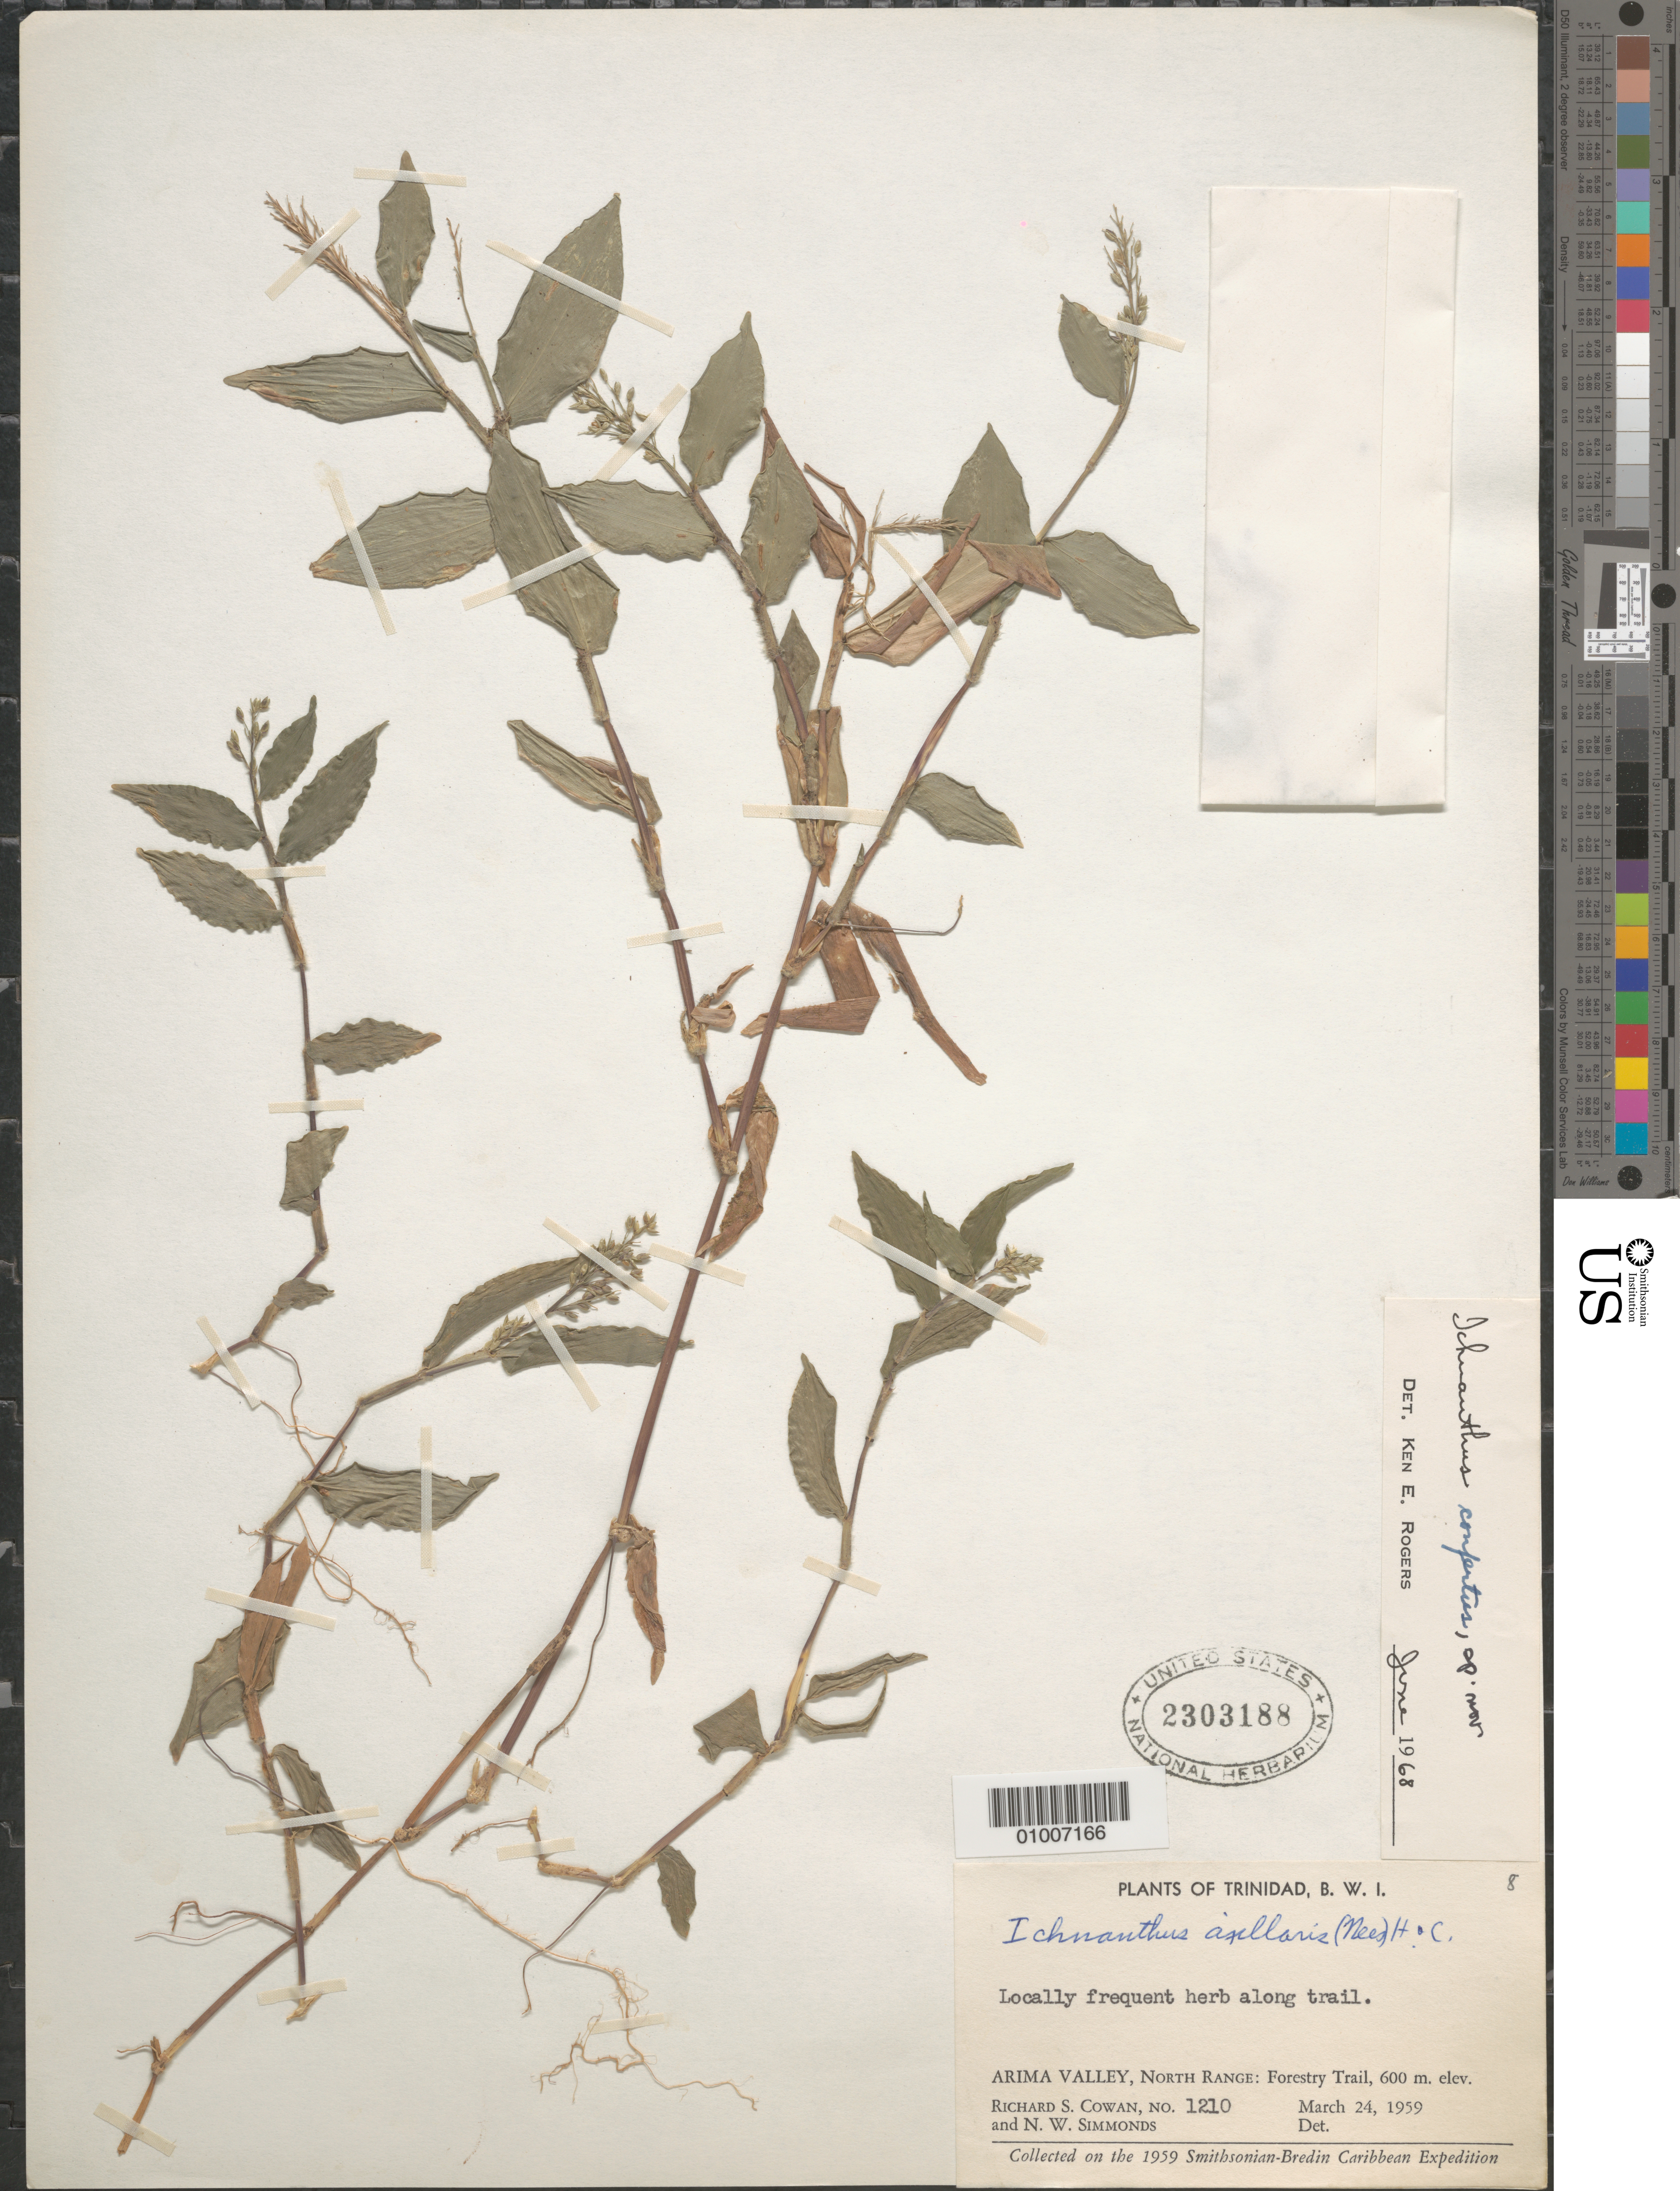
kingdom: Plantae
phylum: Tracheophyta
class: Liliopsida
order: Poales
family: Poaceae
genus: Ichnanthus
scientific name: Ichnanthus confertus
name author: K.E. Rogers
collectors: R. S. Cowan & N. M. Simmons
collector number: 1210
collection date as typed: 24 Mar 1959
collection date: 1959-03-24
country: Trinidad and Tobago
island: Trinidad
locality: Arima valley, North Range, forestry train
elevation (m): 600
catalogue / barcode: US 2303188